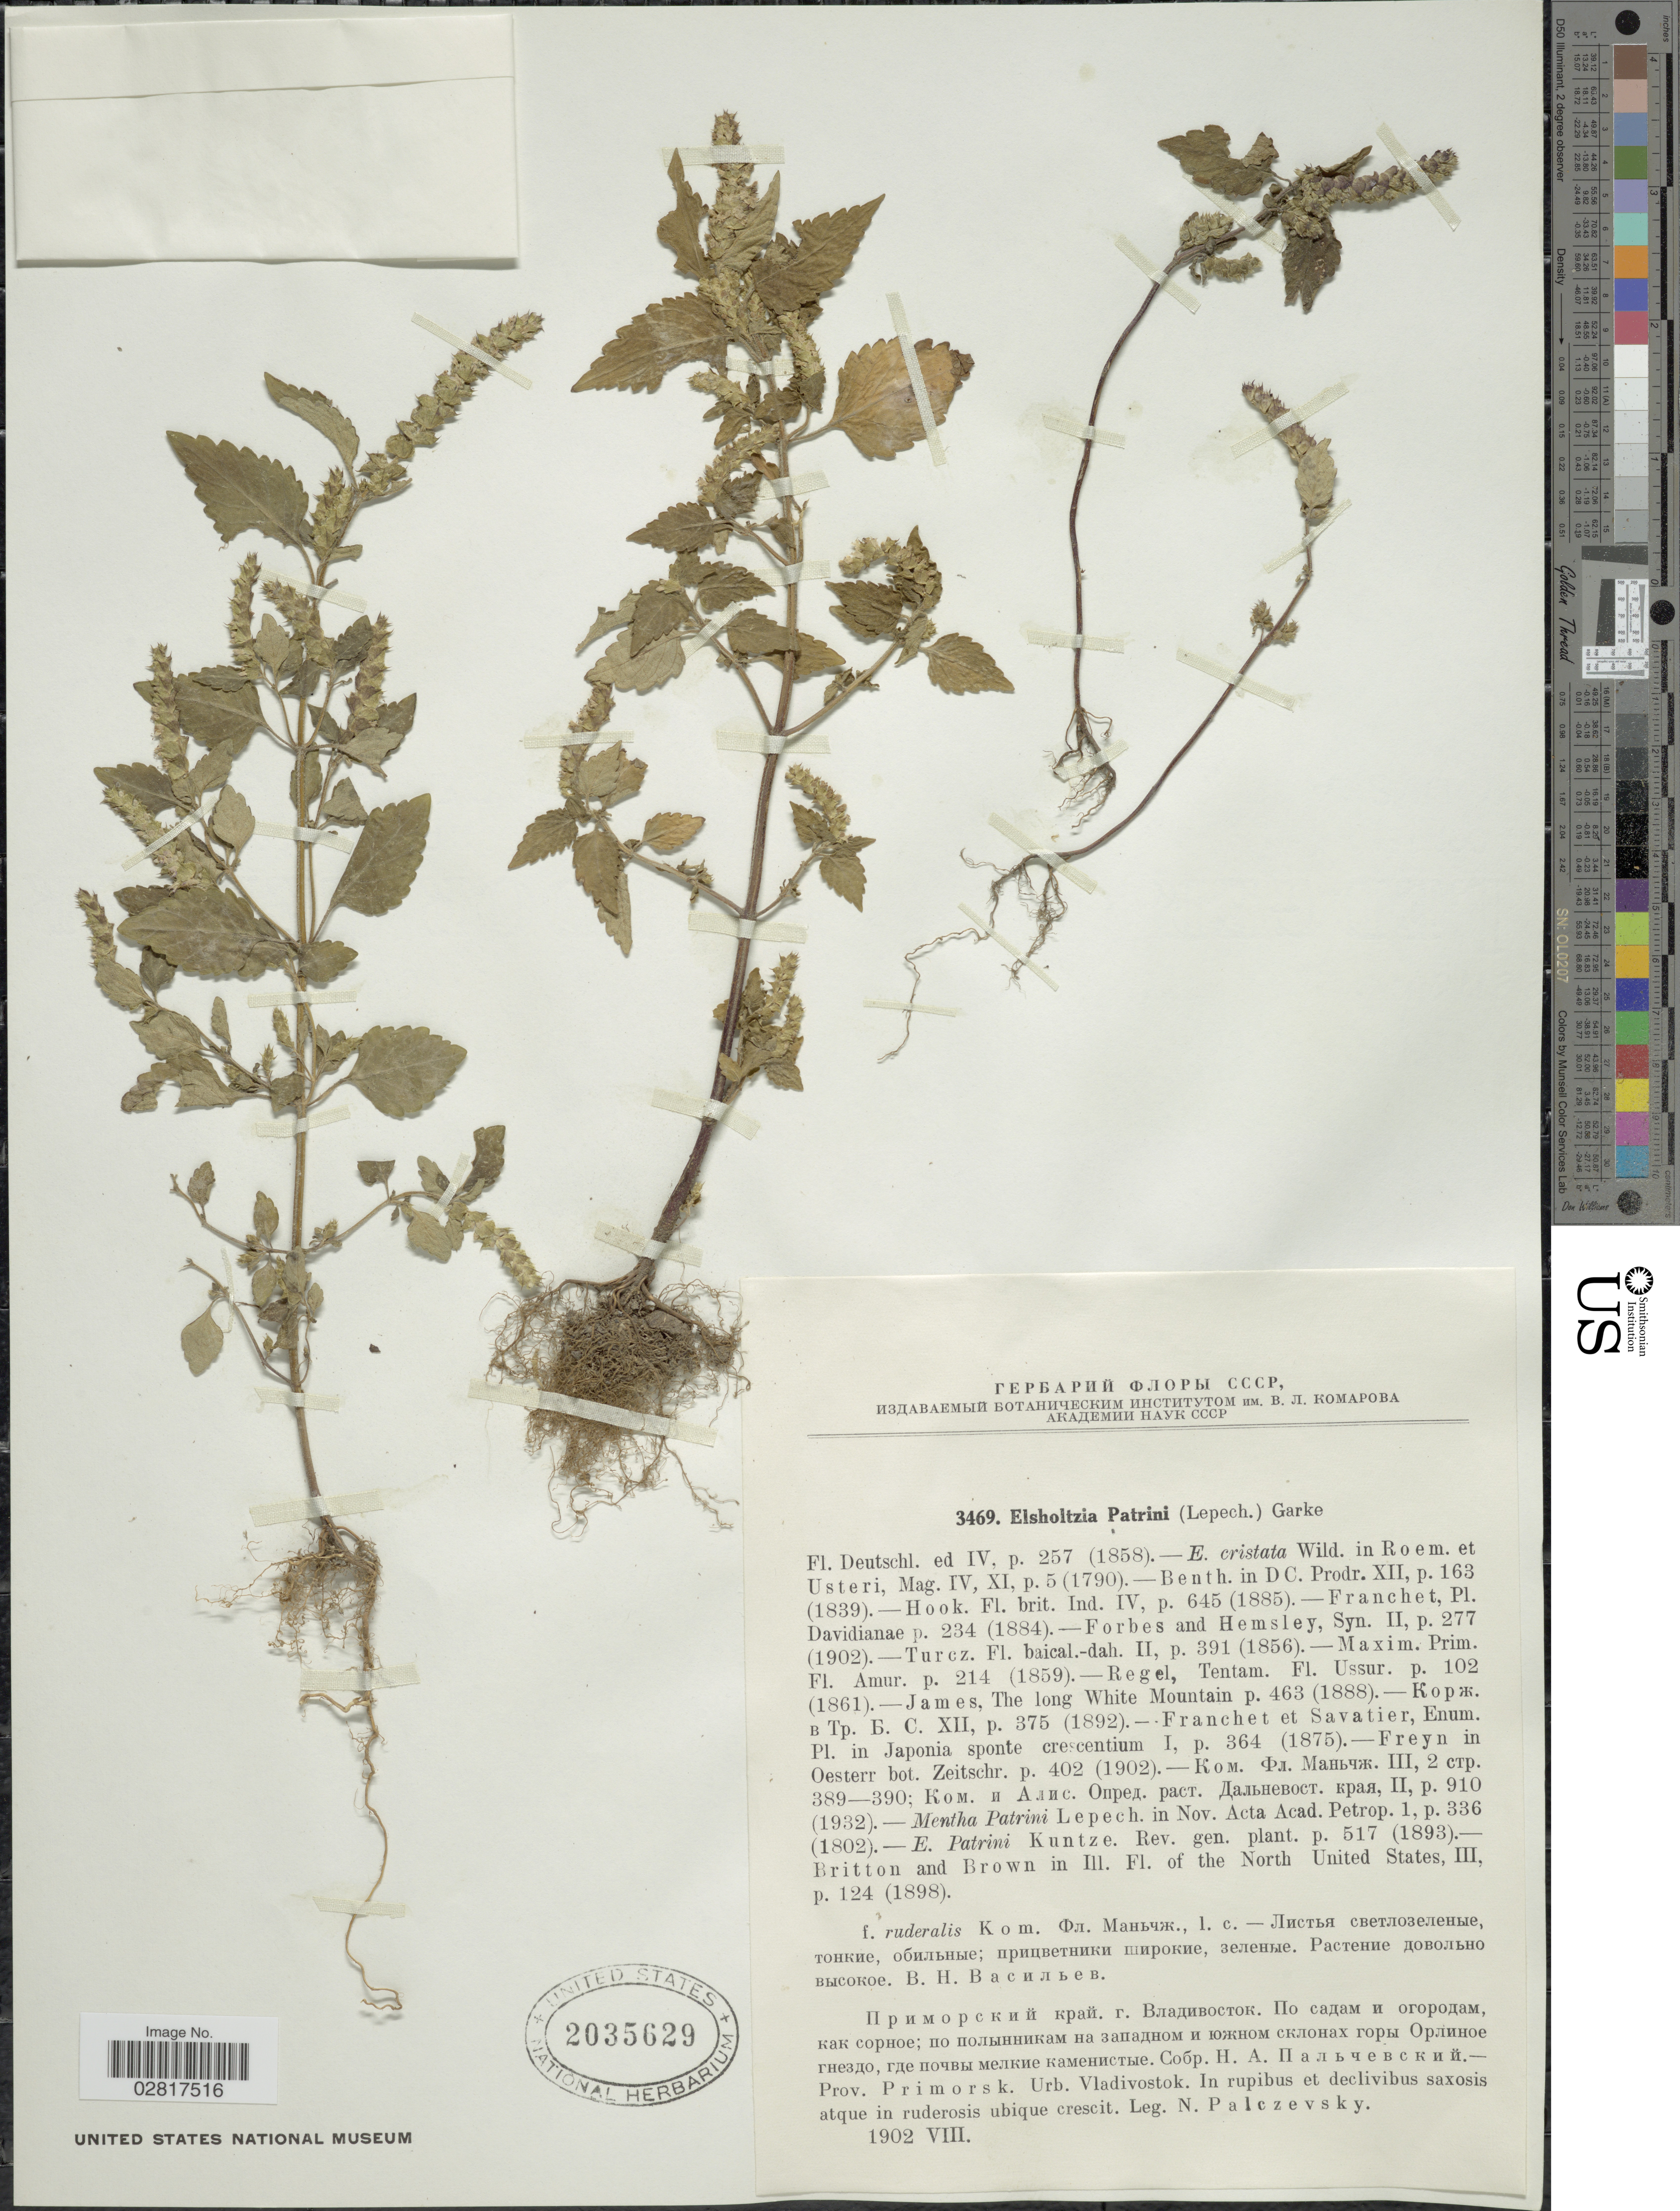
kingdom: Plantae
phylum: Tracheophyta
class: Magnoliopsida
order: Lamiales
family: Lamiaceae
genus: Elsholtzia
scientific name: Elsholtzia patrinii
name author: (Lepech.) Garcke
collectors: N. Palczevsky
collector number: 3469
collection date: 1902-08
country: Russian Federation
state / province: Primorsky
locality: Prov. Primorsk. Urb. Vladivostok. In rupibus et declivibus saxosis atque in ruderosis ubique crescit.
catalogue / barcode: US 2035629